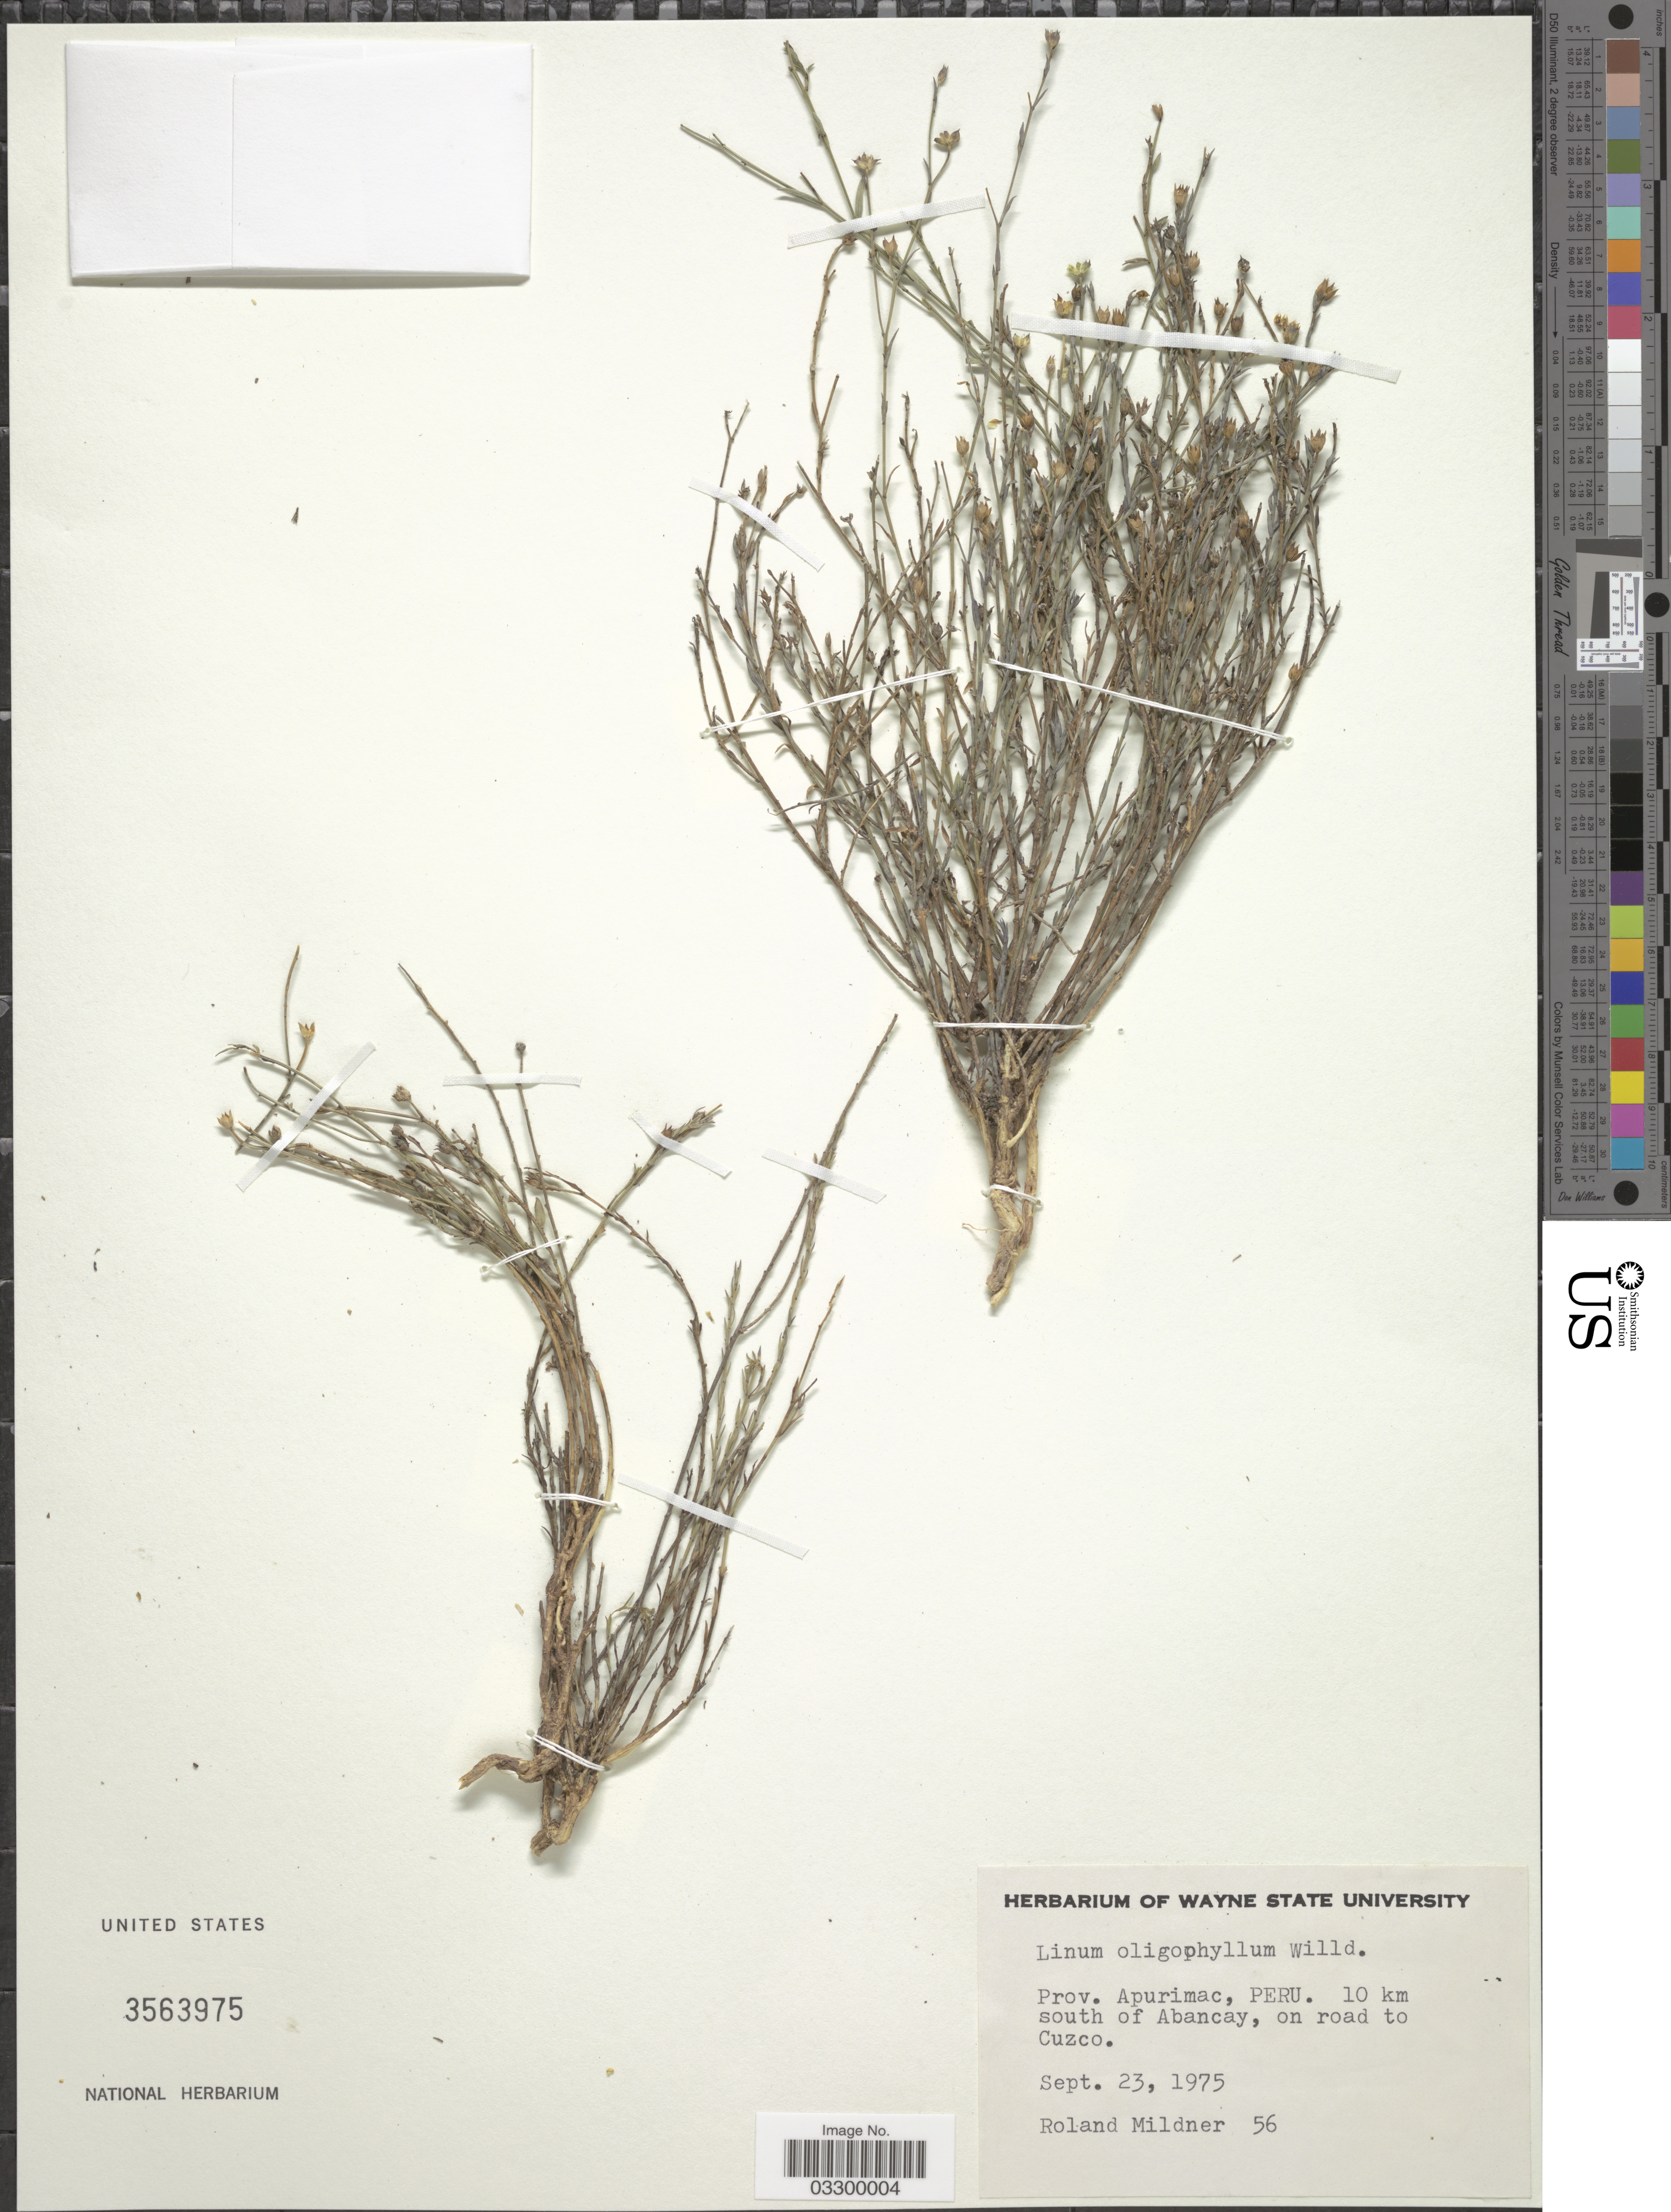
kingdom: Plantae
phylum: Tracheophyta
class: Magnoliopsida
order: Malpighiales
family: Linaceae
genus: Linum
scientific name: Linum oligophyllum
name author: Willd. ex Schult.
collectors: R. Mildner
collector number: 56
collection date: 1975-09-23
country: Peru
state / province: Apurímac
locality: Prov. Apurimac. 10 km south of Abancay, on road to Cuzco.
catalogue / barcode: US 3563975